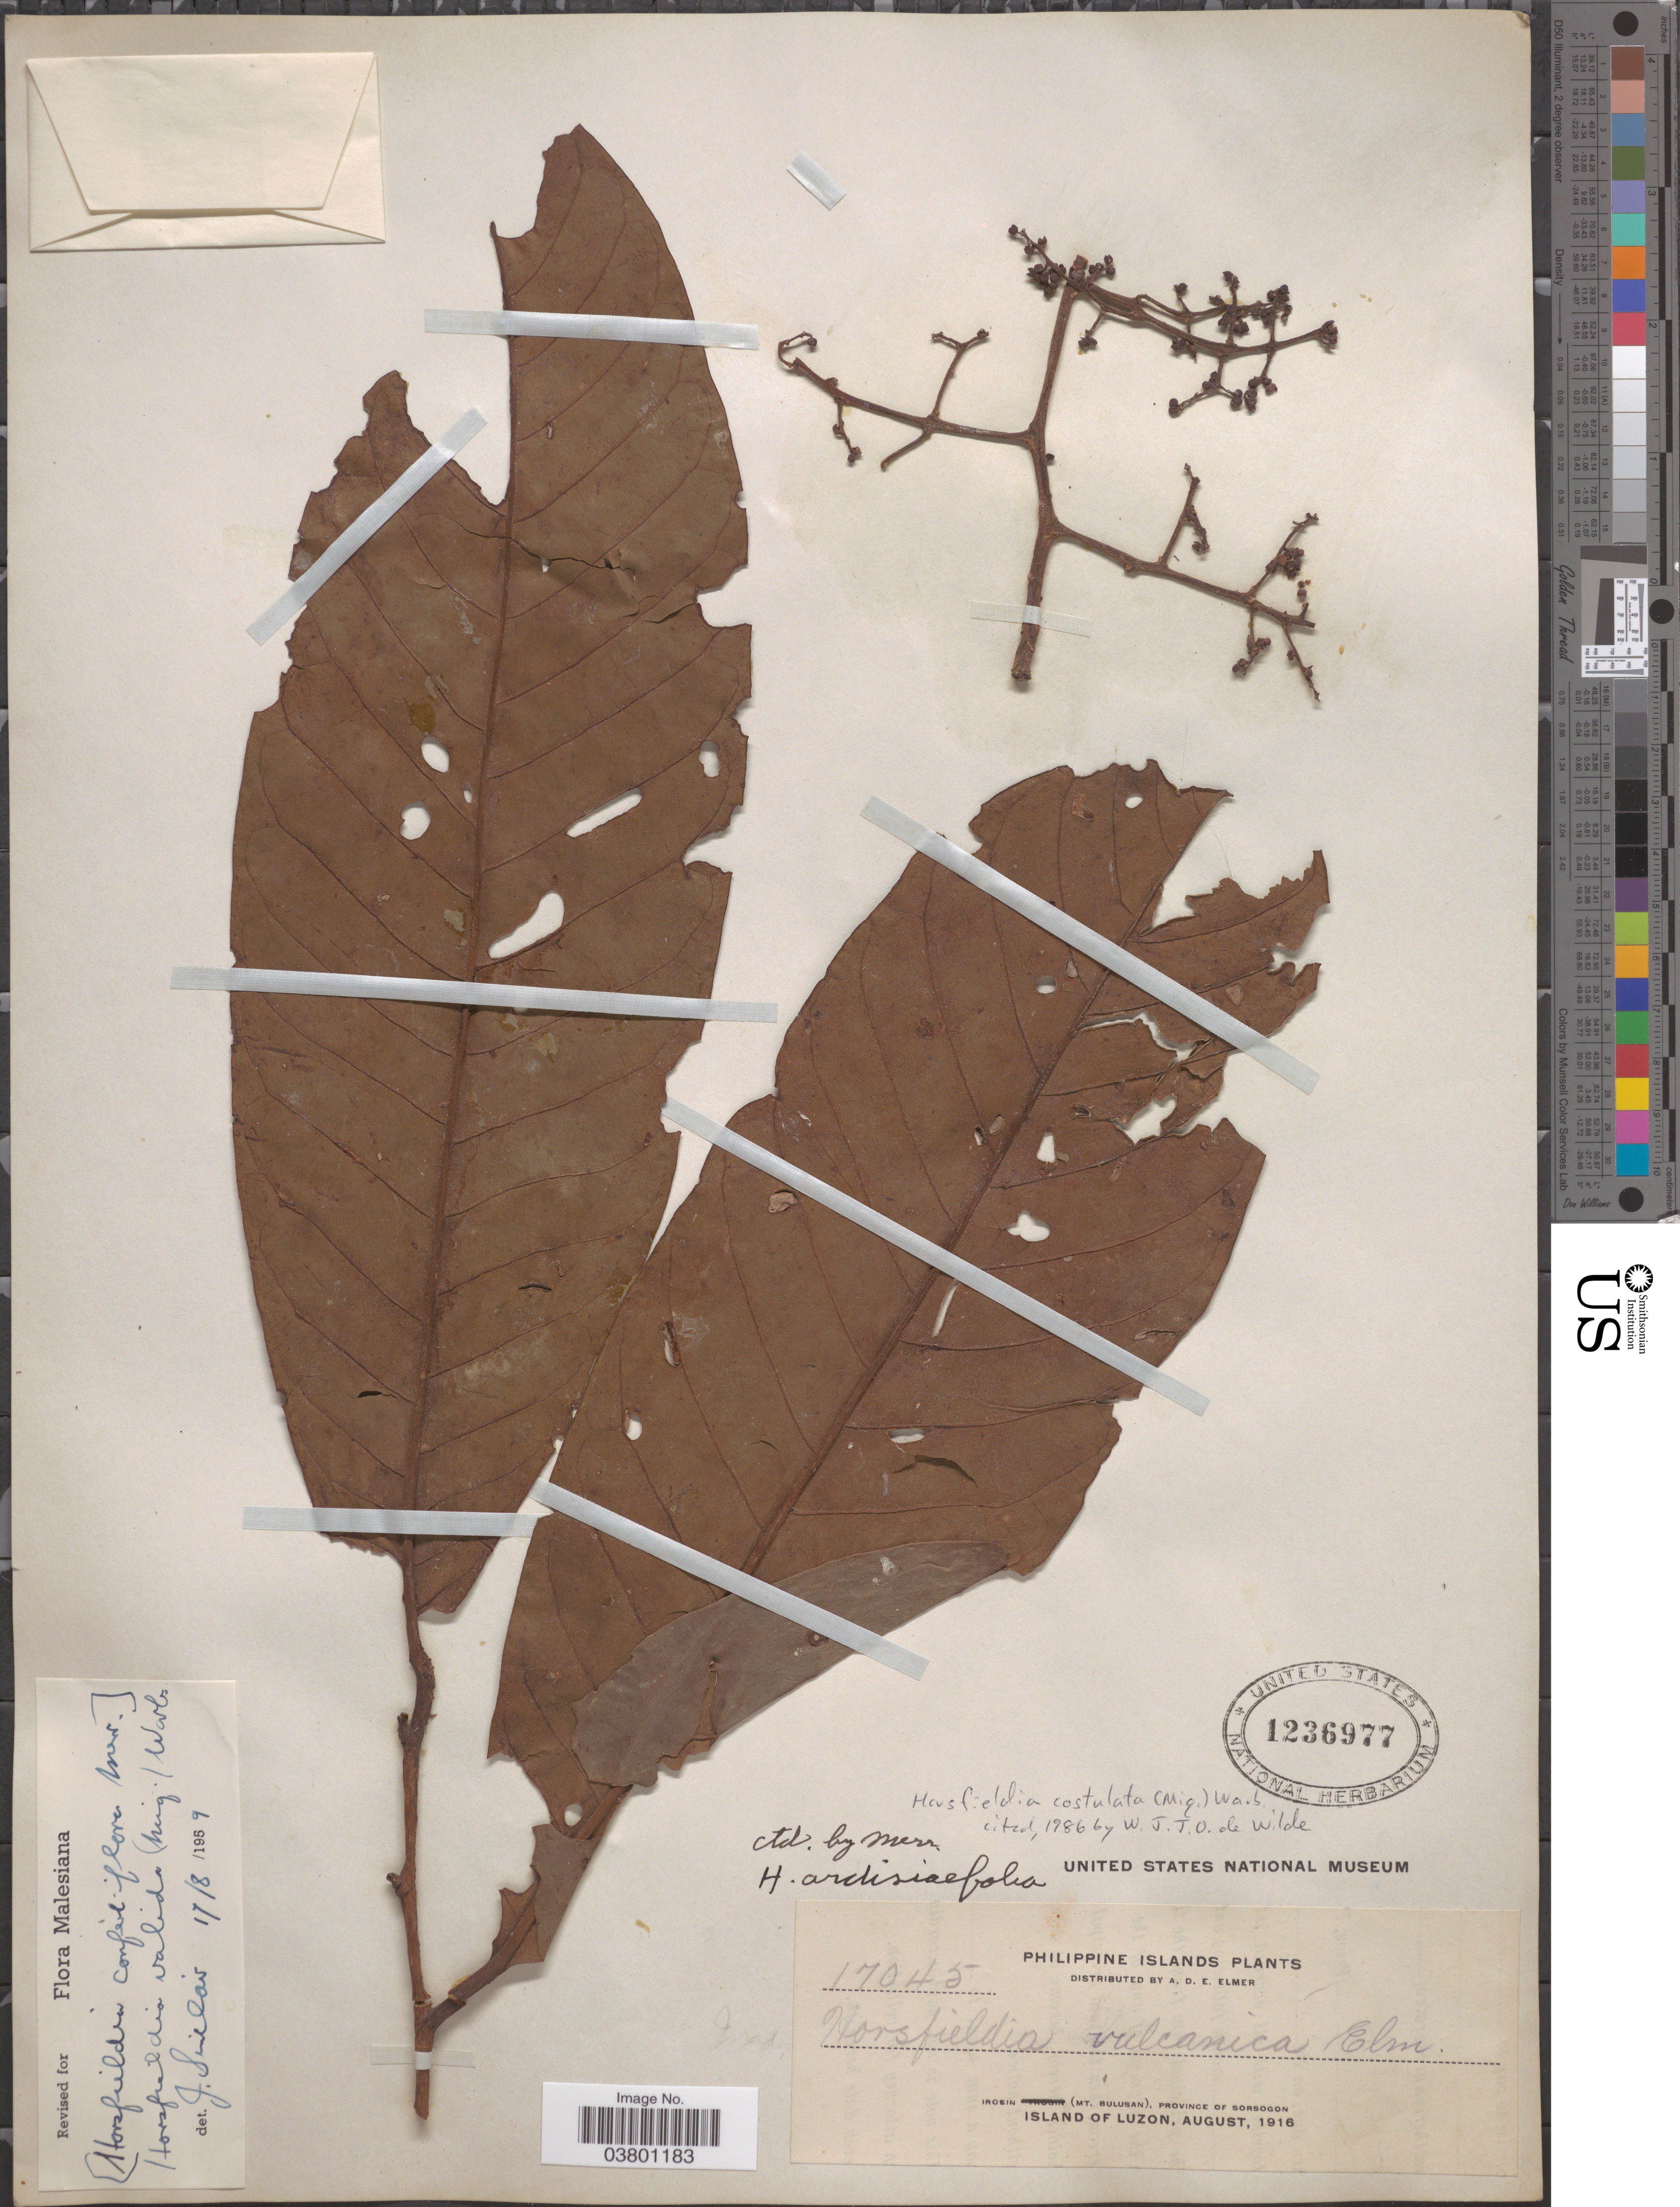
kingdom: Plantae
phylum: Tracheophyta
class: Magnoliopsida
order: Magnoliales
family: Myristicaceae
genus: Horsfieldia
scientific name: Horsfieldia costulata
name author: (Miq.) Warb.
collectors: A. D. E. Elmer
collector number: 17045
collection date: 1916-08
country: Philippines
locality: Philippine Islands. Irosin (Mt. Bulusan), Province of Sorsogon. Island of Luzon.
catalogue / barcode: US 1236977